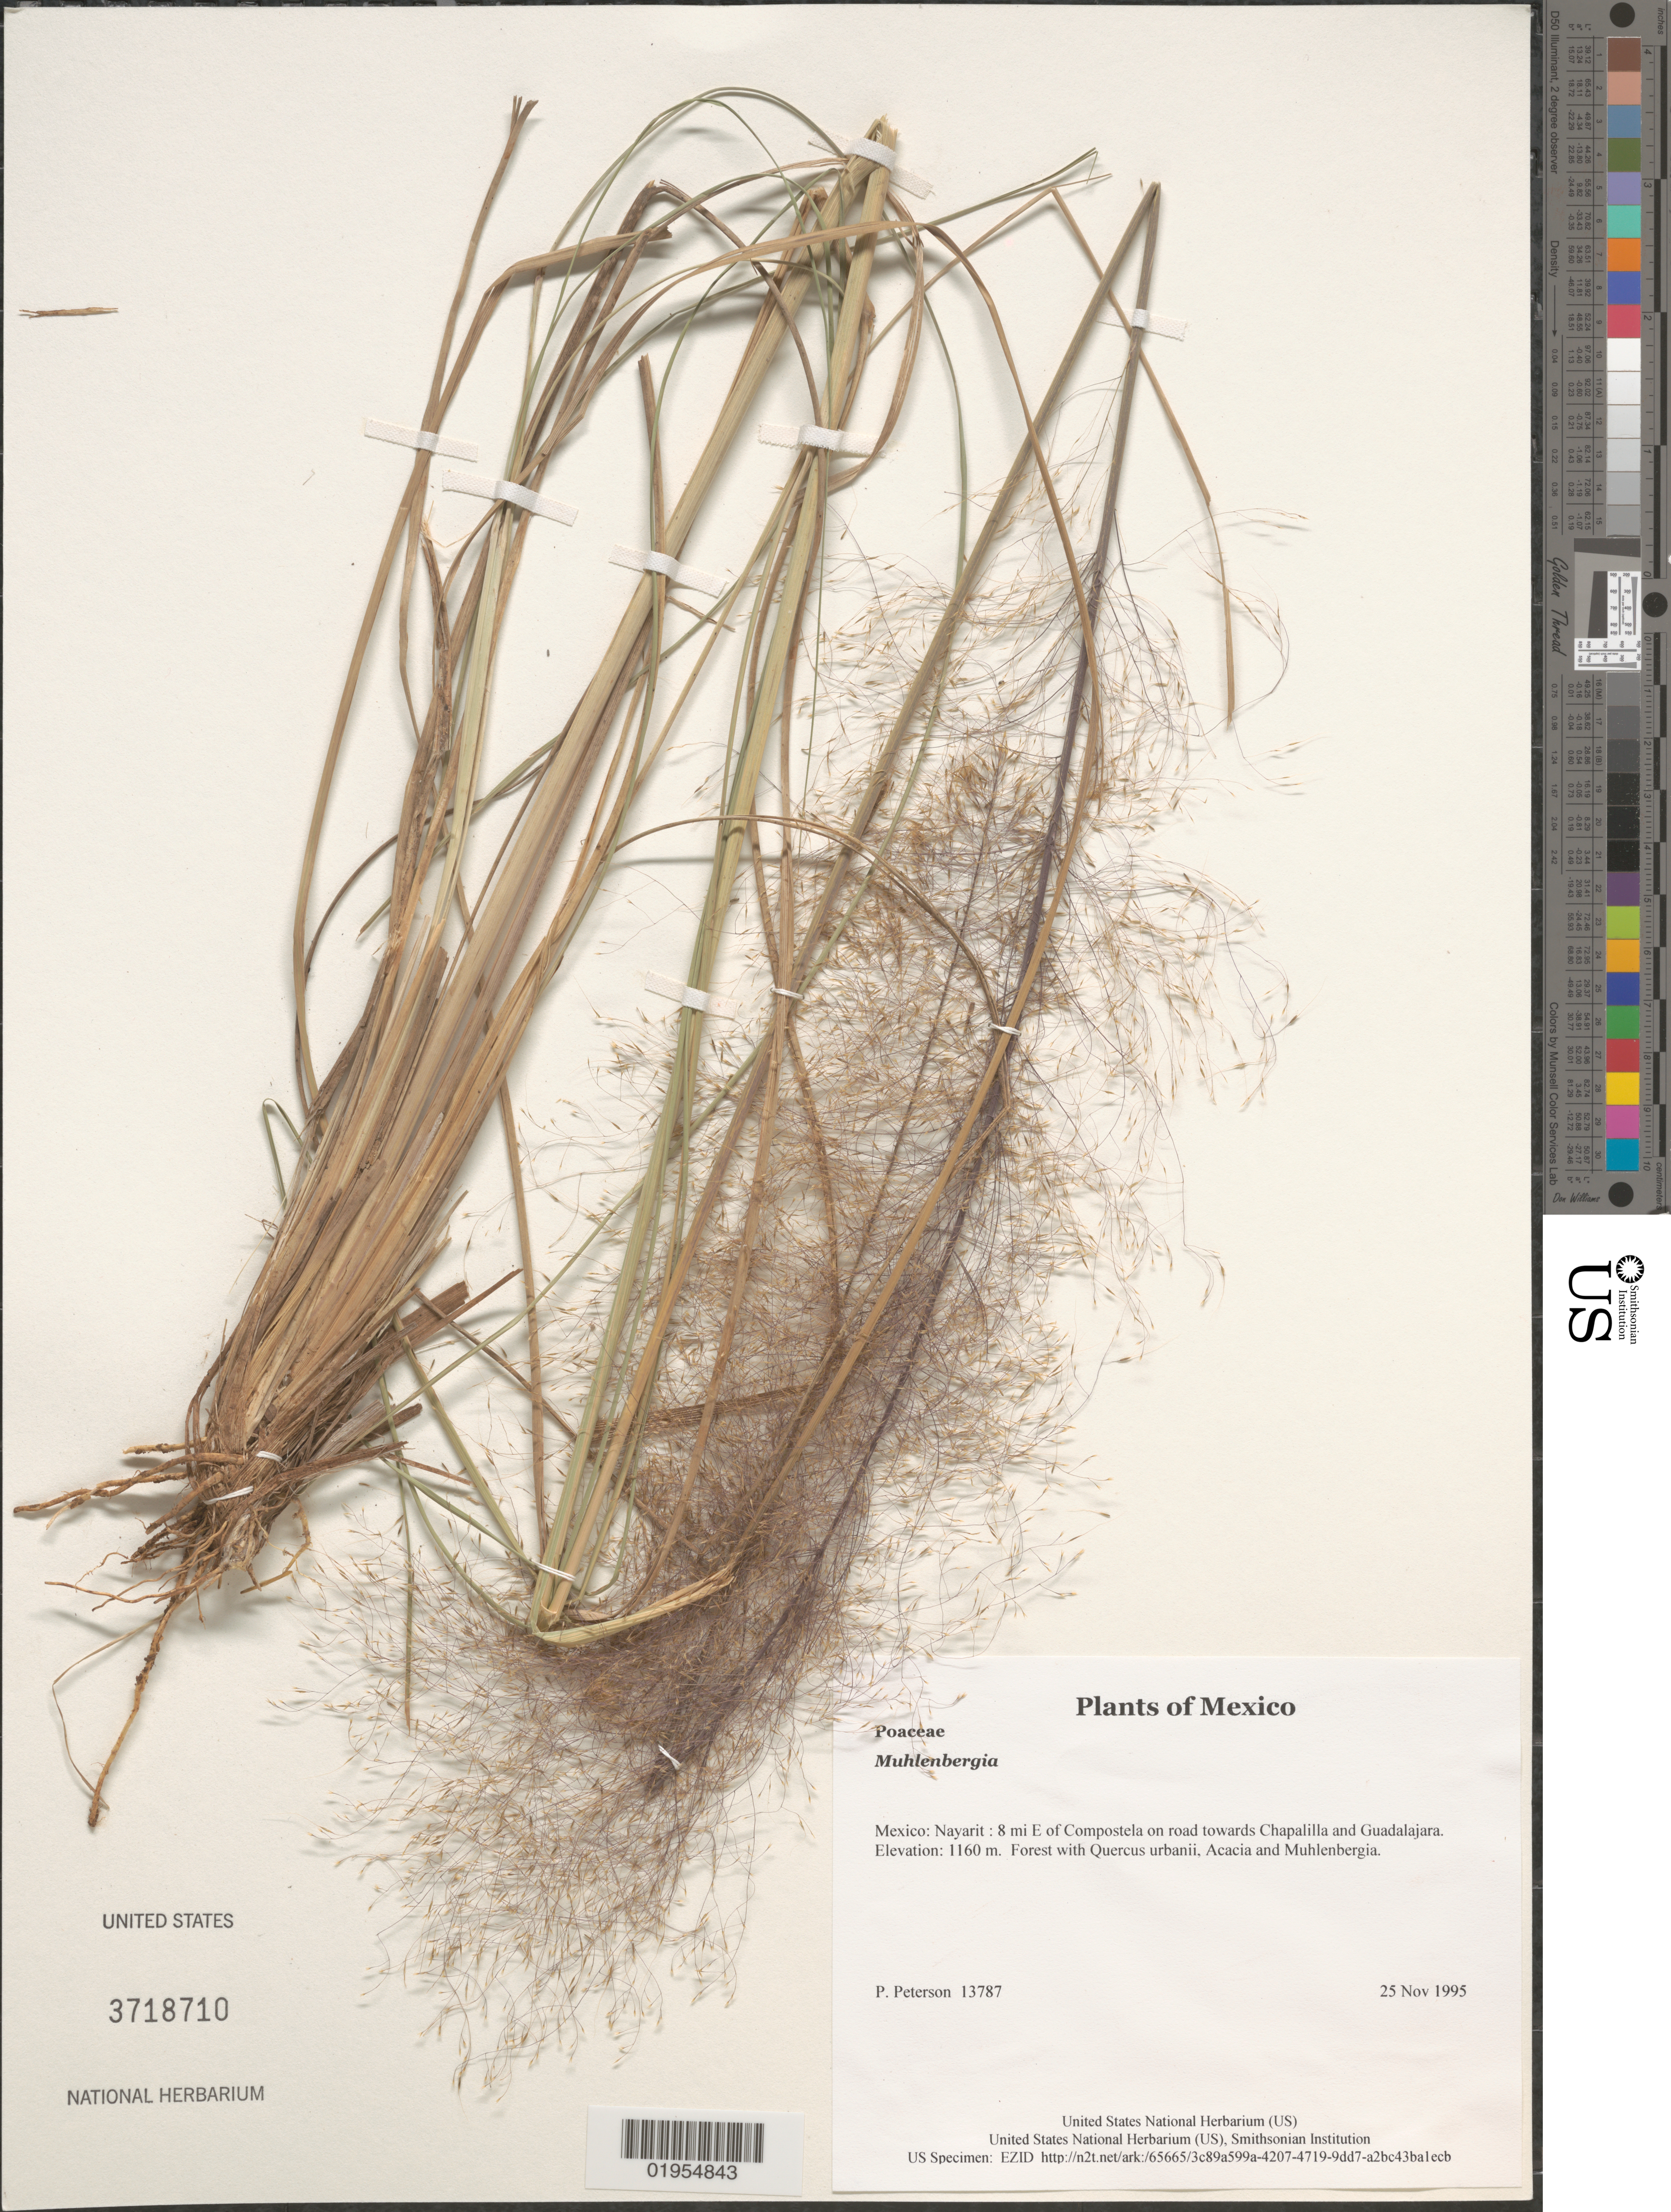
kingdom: Plantae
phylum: Tracheophyta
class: Liliopsida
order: Poales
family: Poaceae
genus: Muhlenbergia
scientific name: Muhlenbergia sp.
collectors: P. M. Peterson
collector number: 13787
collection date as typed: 25 Nov 1995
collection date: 1995-11-25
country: Mexico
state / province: Nayarit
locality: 8 mi E of Compostela on road towards Chapalilla and Guadalajara.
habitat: Forest with Quercus urbanii, Acacia and Muhlenbergia.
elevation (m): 1160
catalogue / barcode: US 3718710